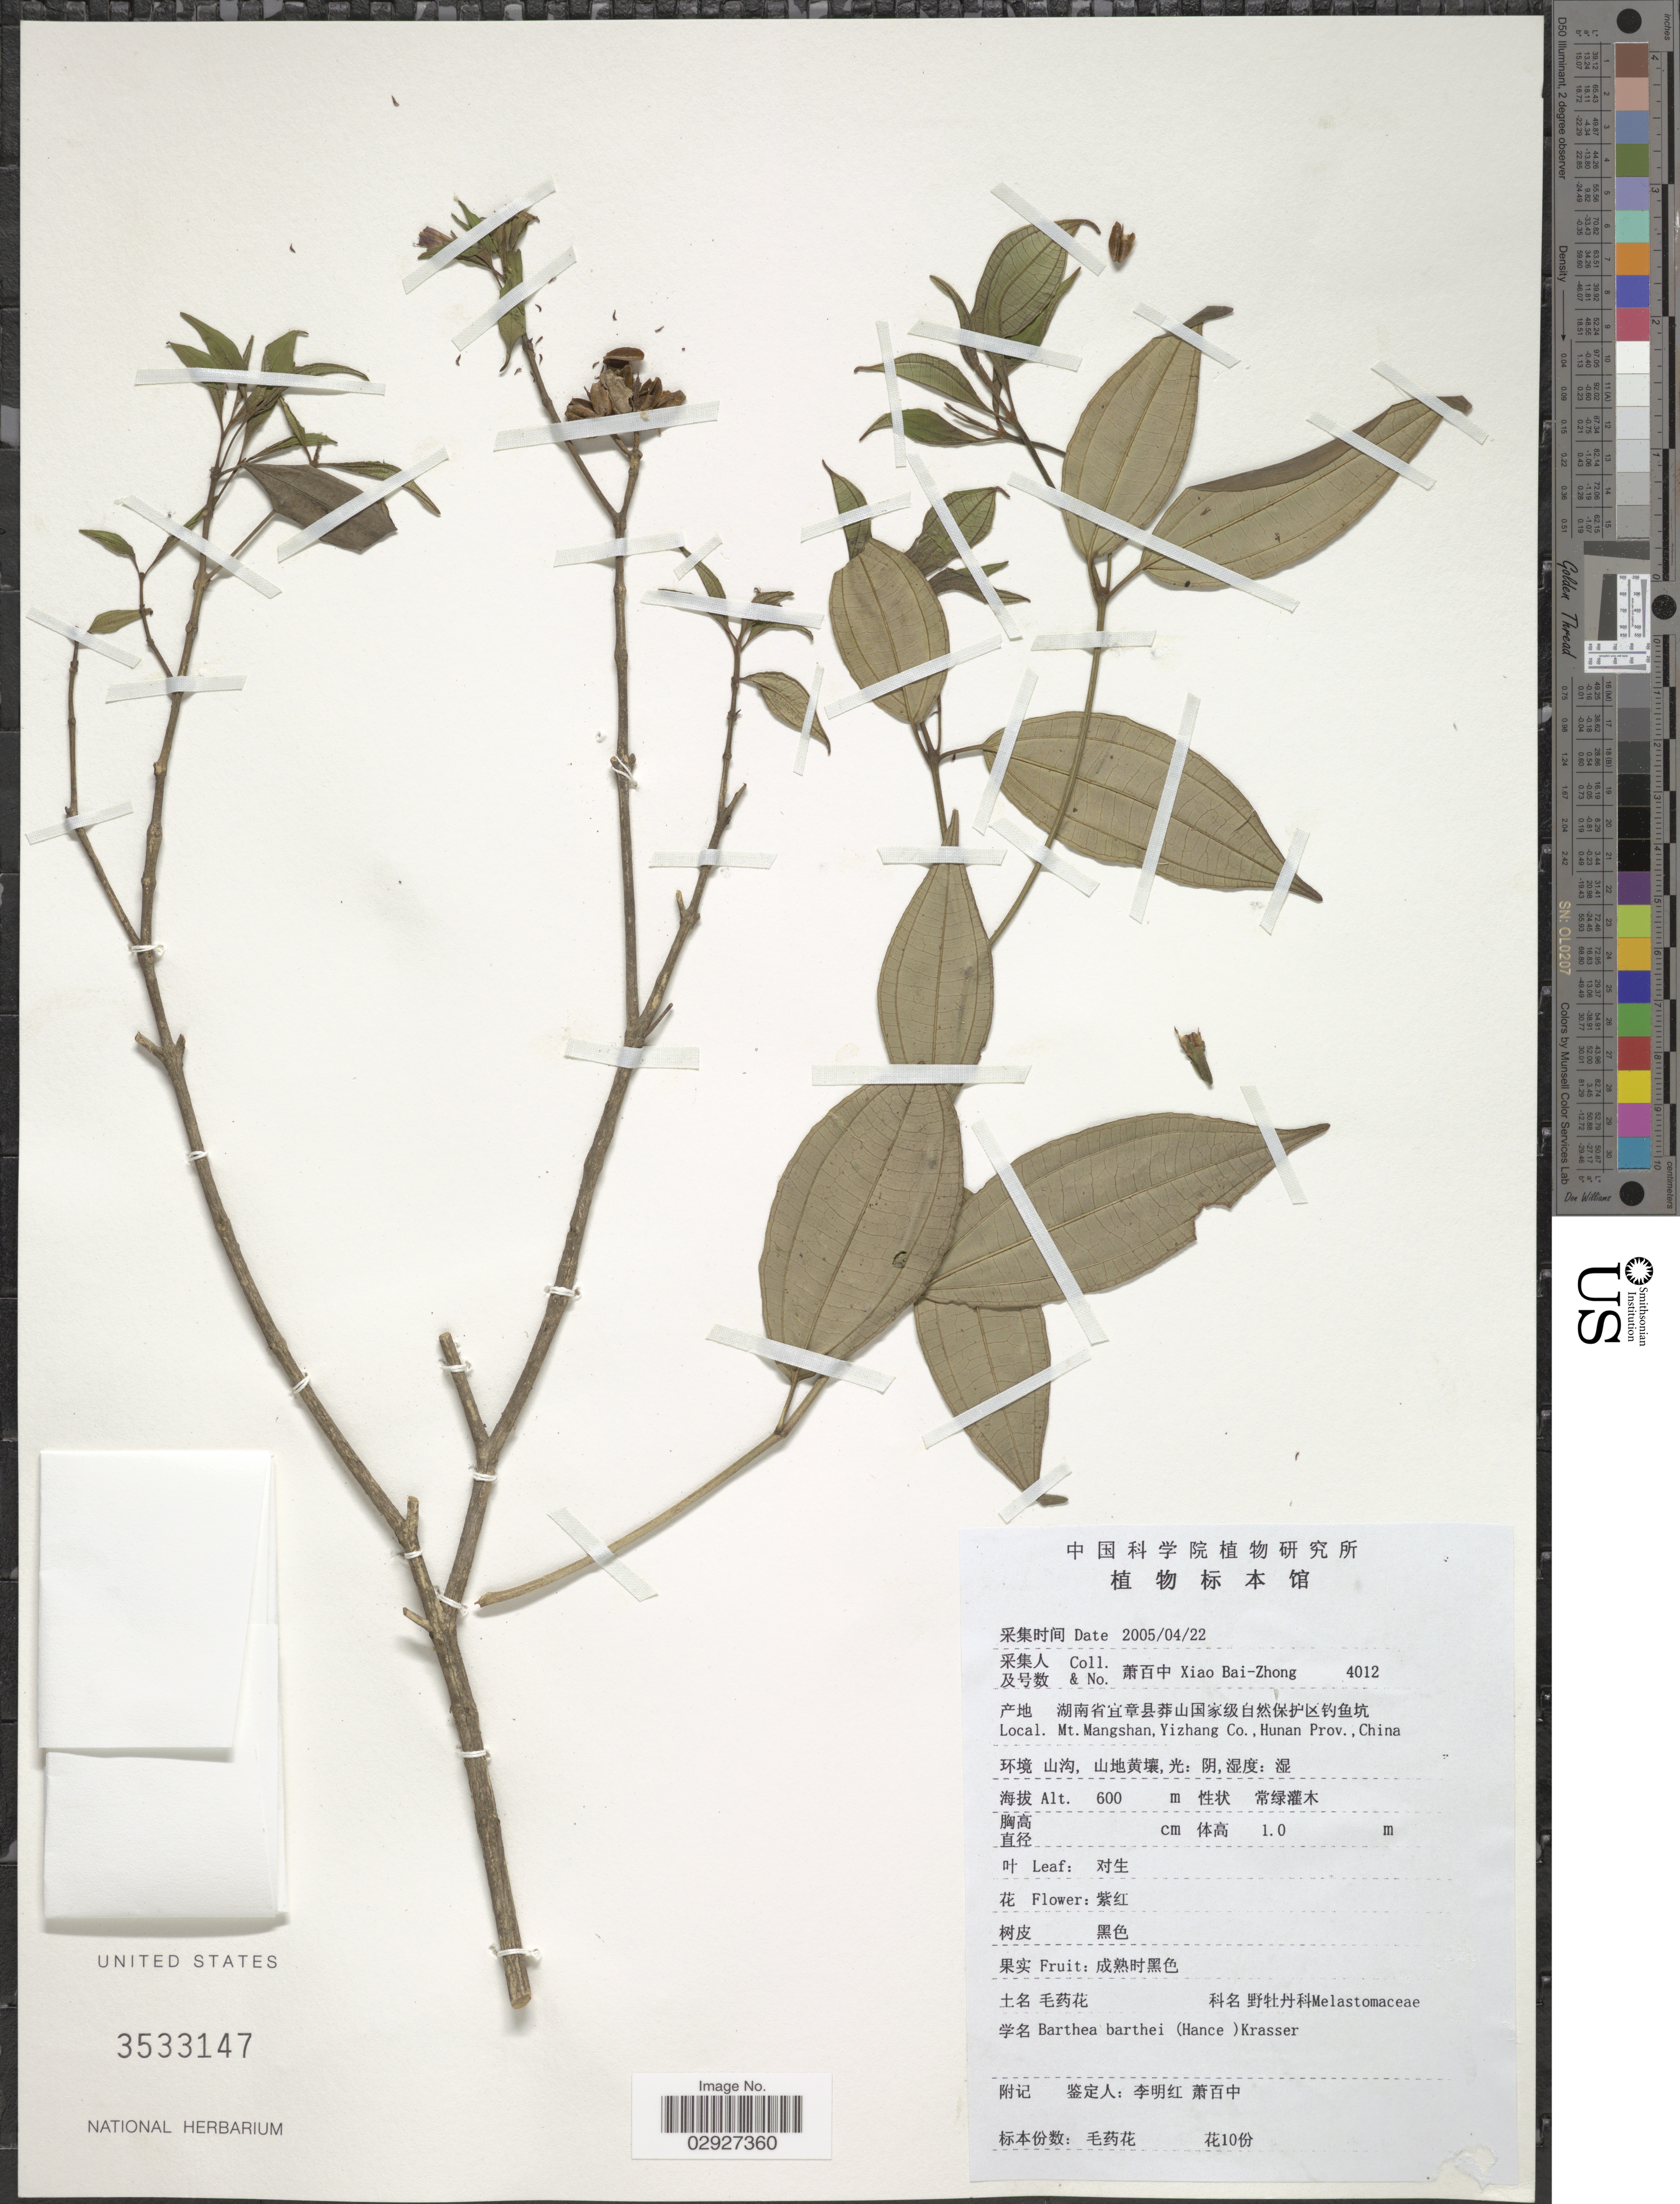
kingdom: Plantae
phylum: Tracheophyta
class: Magnoliopsida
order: Myrtales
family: Melastomataceae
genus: Barthea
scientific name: Barthea barthei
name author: (Hance ex Benth.) Krasser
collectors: B. Z. Xiao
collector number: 4012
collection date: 2005-04-22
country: China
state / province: Hunan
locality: Mt. Mangshan, Yizhang Co., Hunan Prov. China.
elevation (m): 600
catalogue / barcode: US 3533147